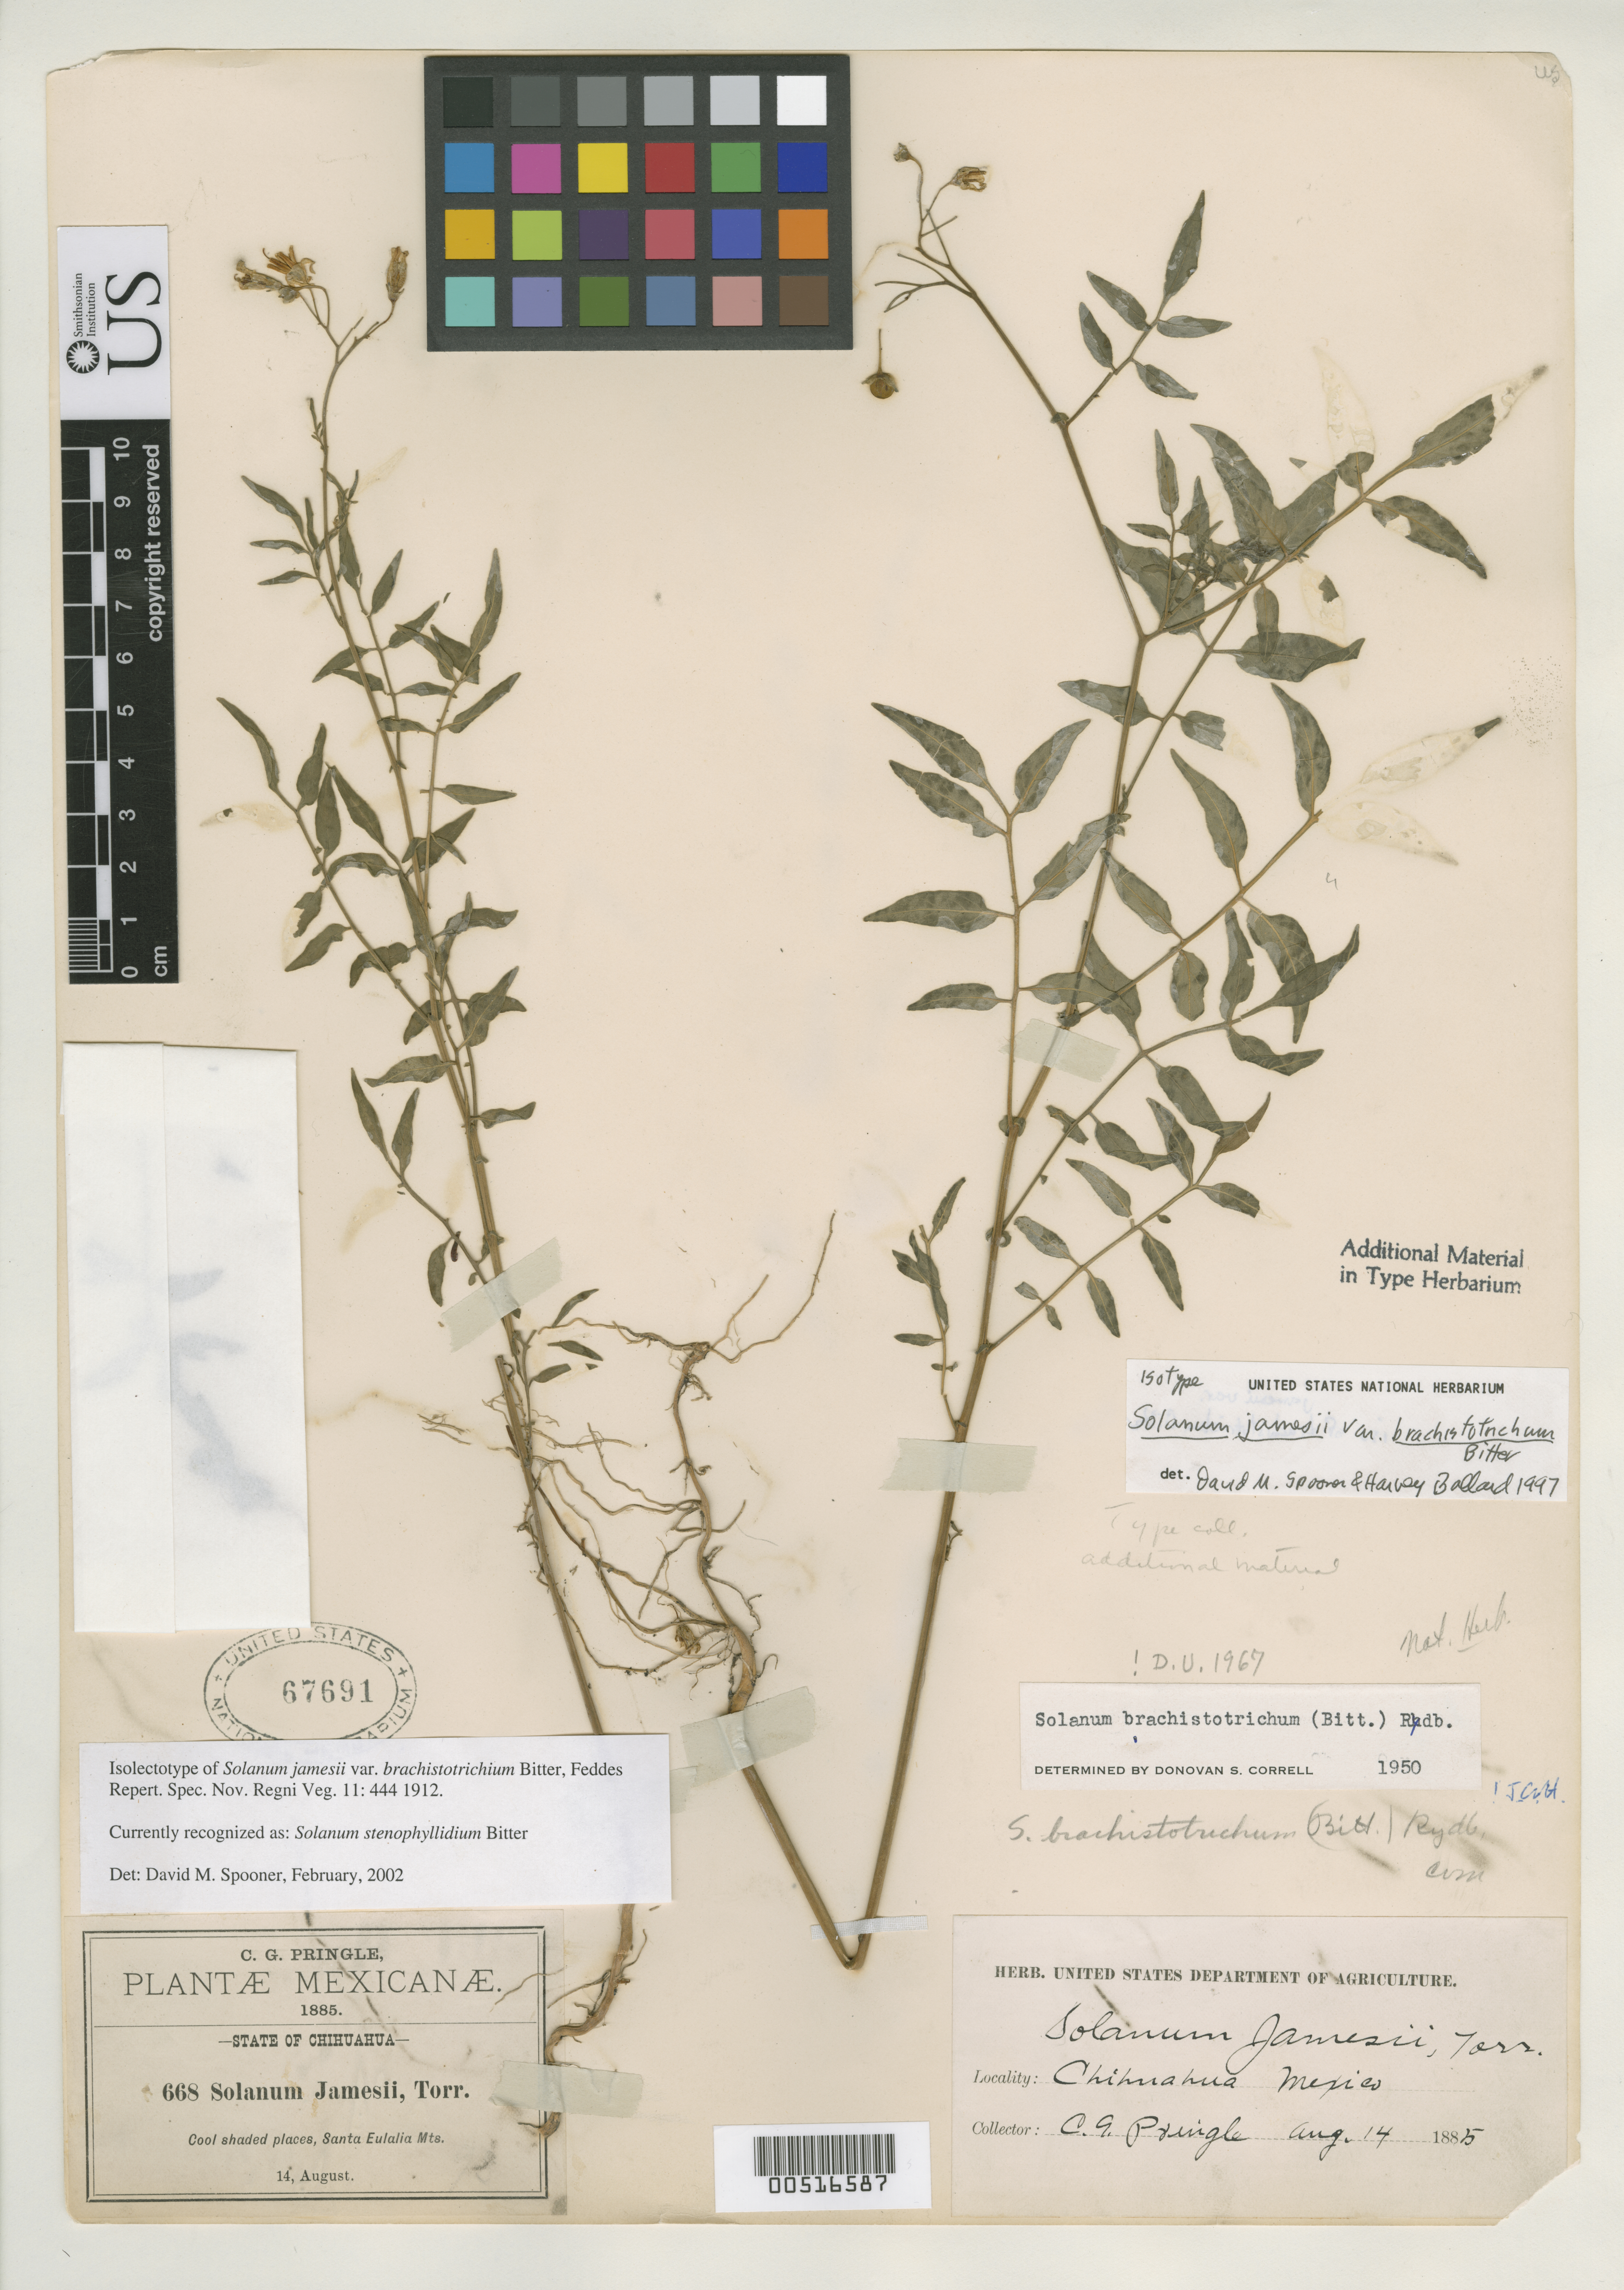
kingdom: Plantae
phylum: Tracheophyta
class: Magnoliopsida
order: Solanales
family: Solanaceae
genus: Solanum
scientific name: Solanum jamesii var. brachistotrichium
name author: Bitter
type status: Isosyntype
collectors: C. G. Pringle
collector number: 668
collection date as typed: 14 Aug 1885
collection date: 1885-08-14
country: Mexico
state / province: Chihuahua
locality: Santa Eualia Mts.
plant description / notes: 1 collection number & 2 herbaria cited in protologue. Annotated by Spooner (2002) as "isolectotype"; lectotypification not found (Apr. 2011), ined.?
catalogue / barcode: US 67691